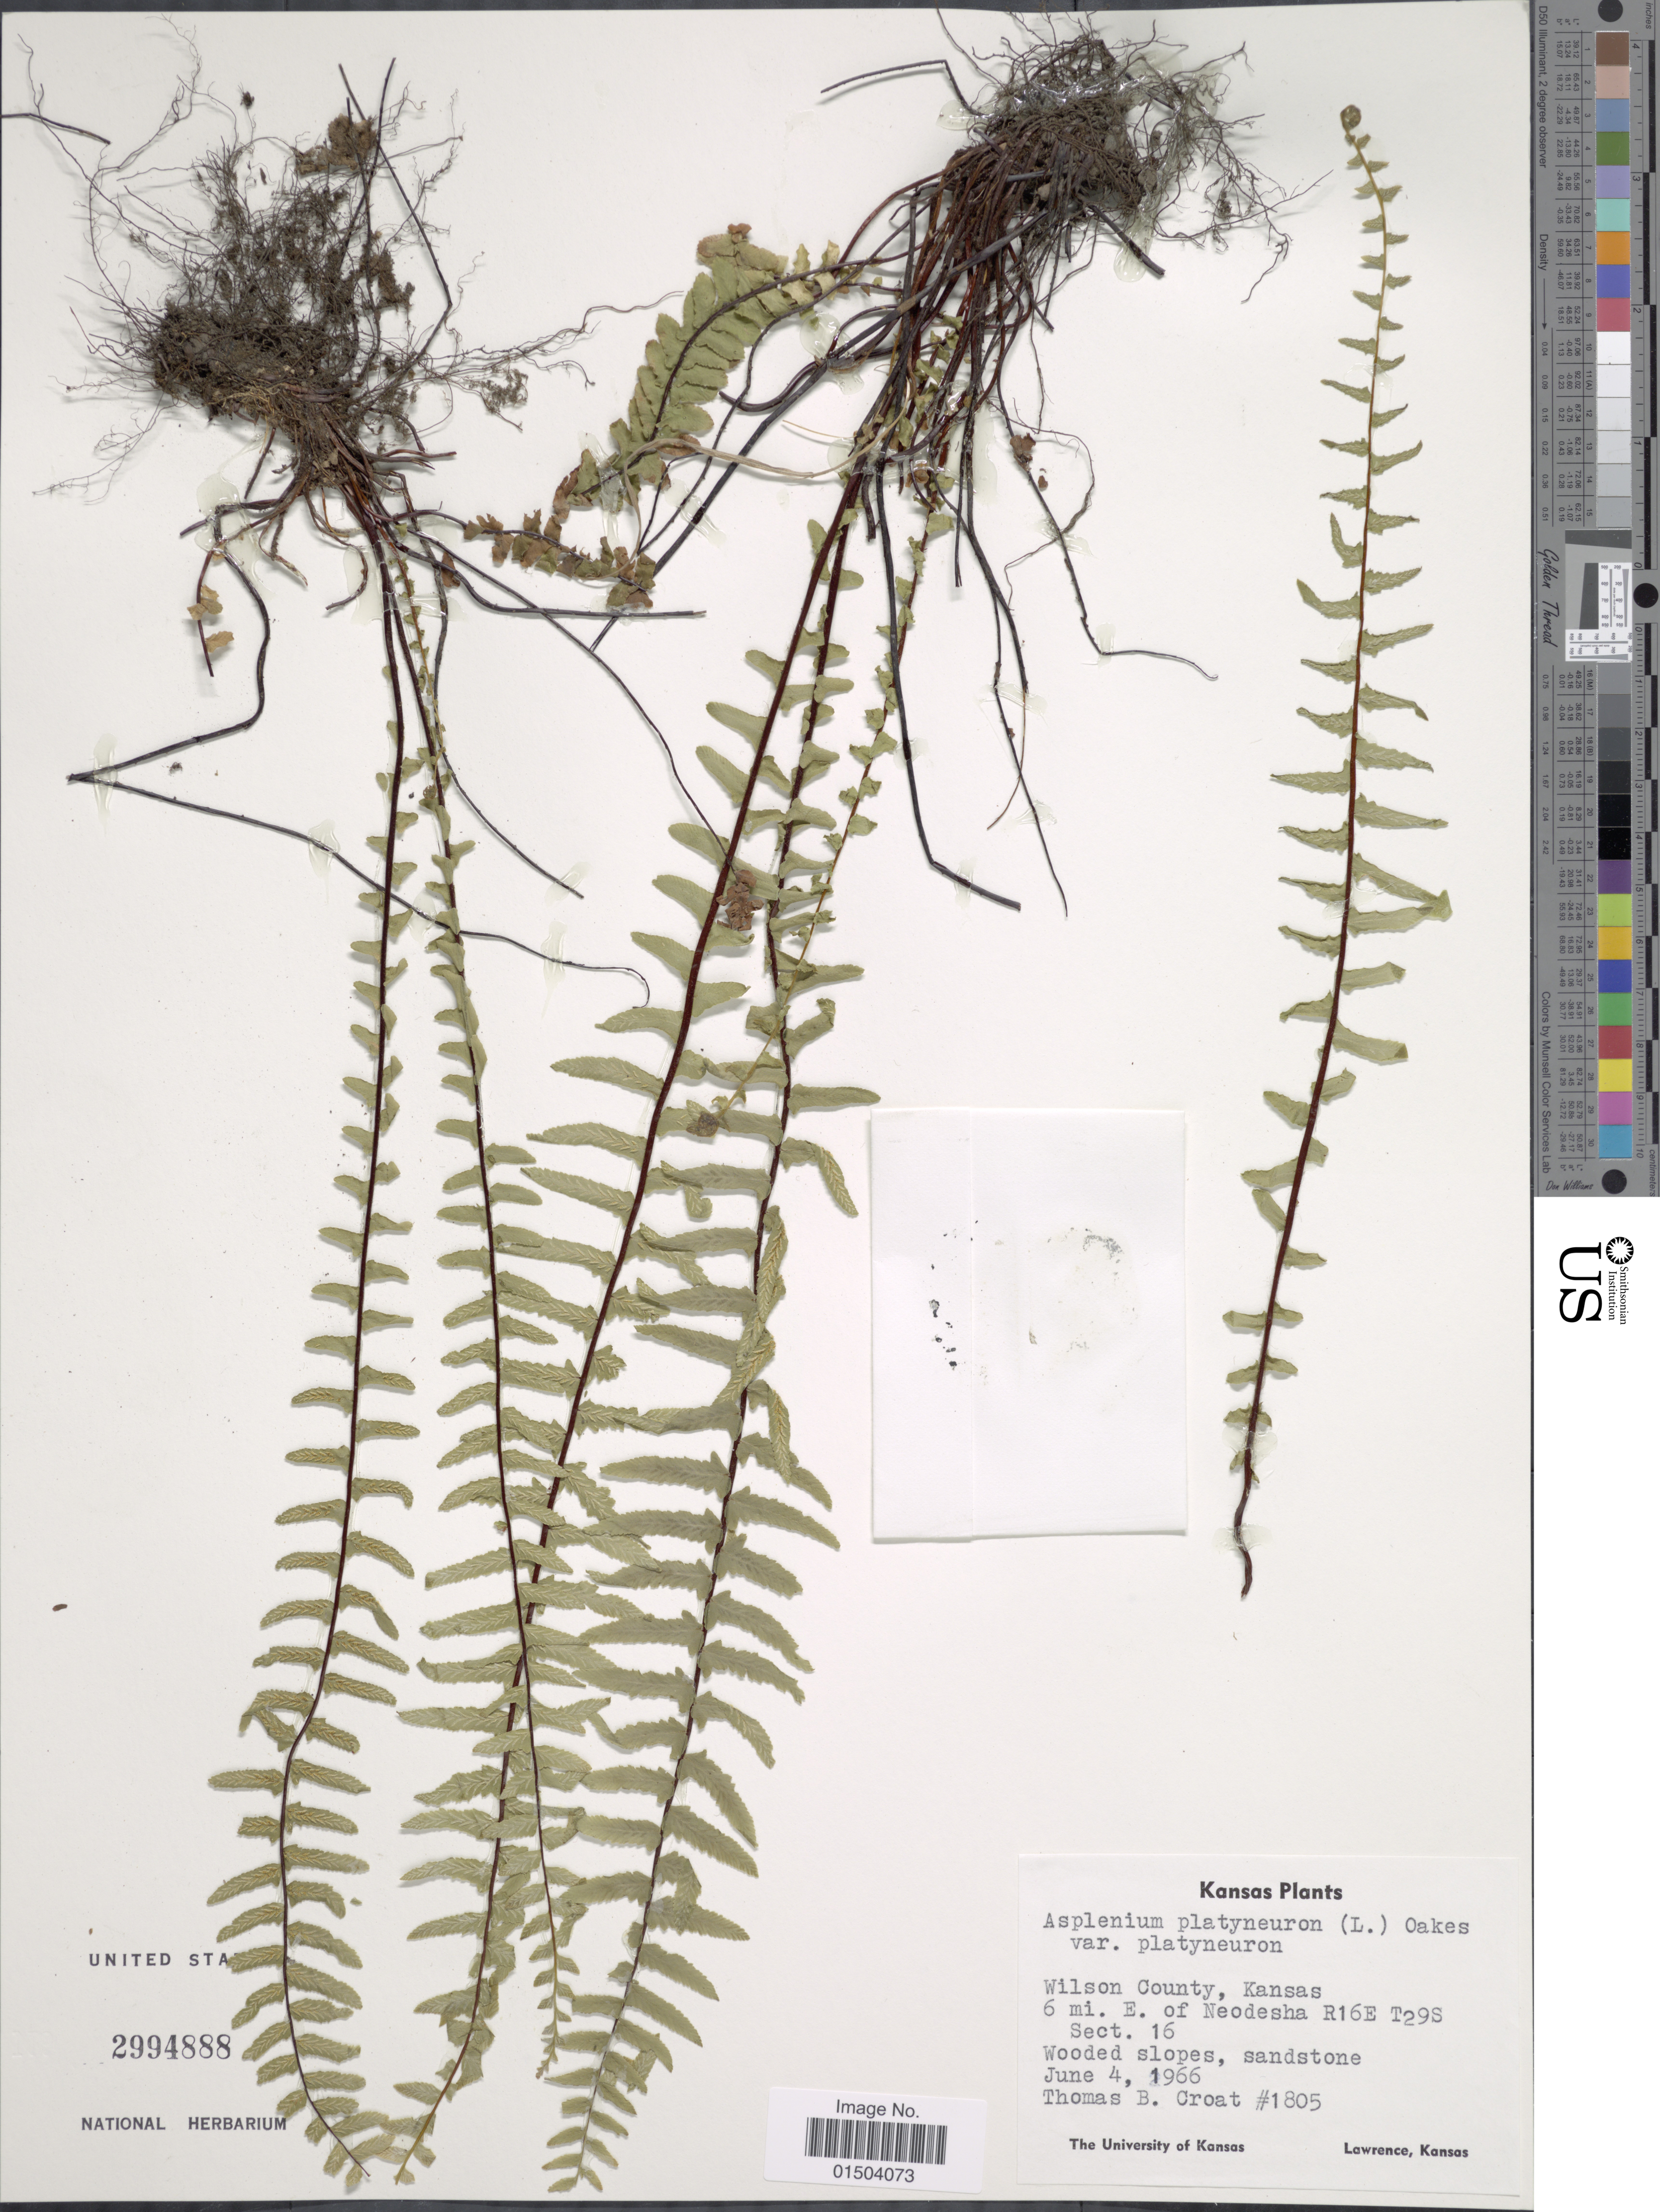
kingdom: Plantae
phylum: Tracheophyta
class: Polypodiopsida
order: Polypodiales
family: Aspleniaceae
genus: Asplenium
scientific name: Asplenium platyneuron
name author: (L.) Britton, Stearns & Poggenb.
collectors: T. B. Croat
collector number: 1805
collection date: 1966-06-04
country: United States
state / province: Kansas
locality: Wilson County. 6 mi. E. of Neodesha R16E T29S Sect. 16.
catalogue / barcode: US 2994888